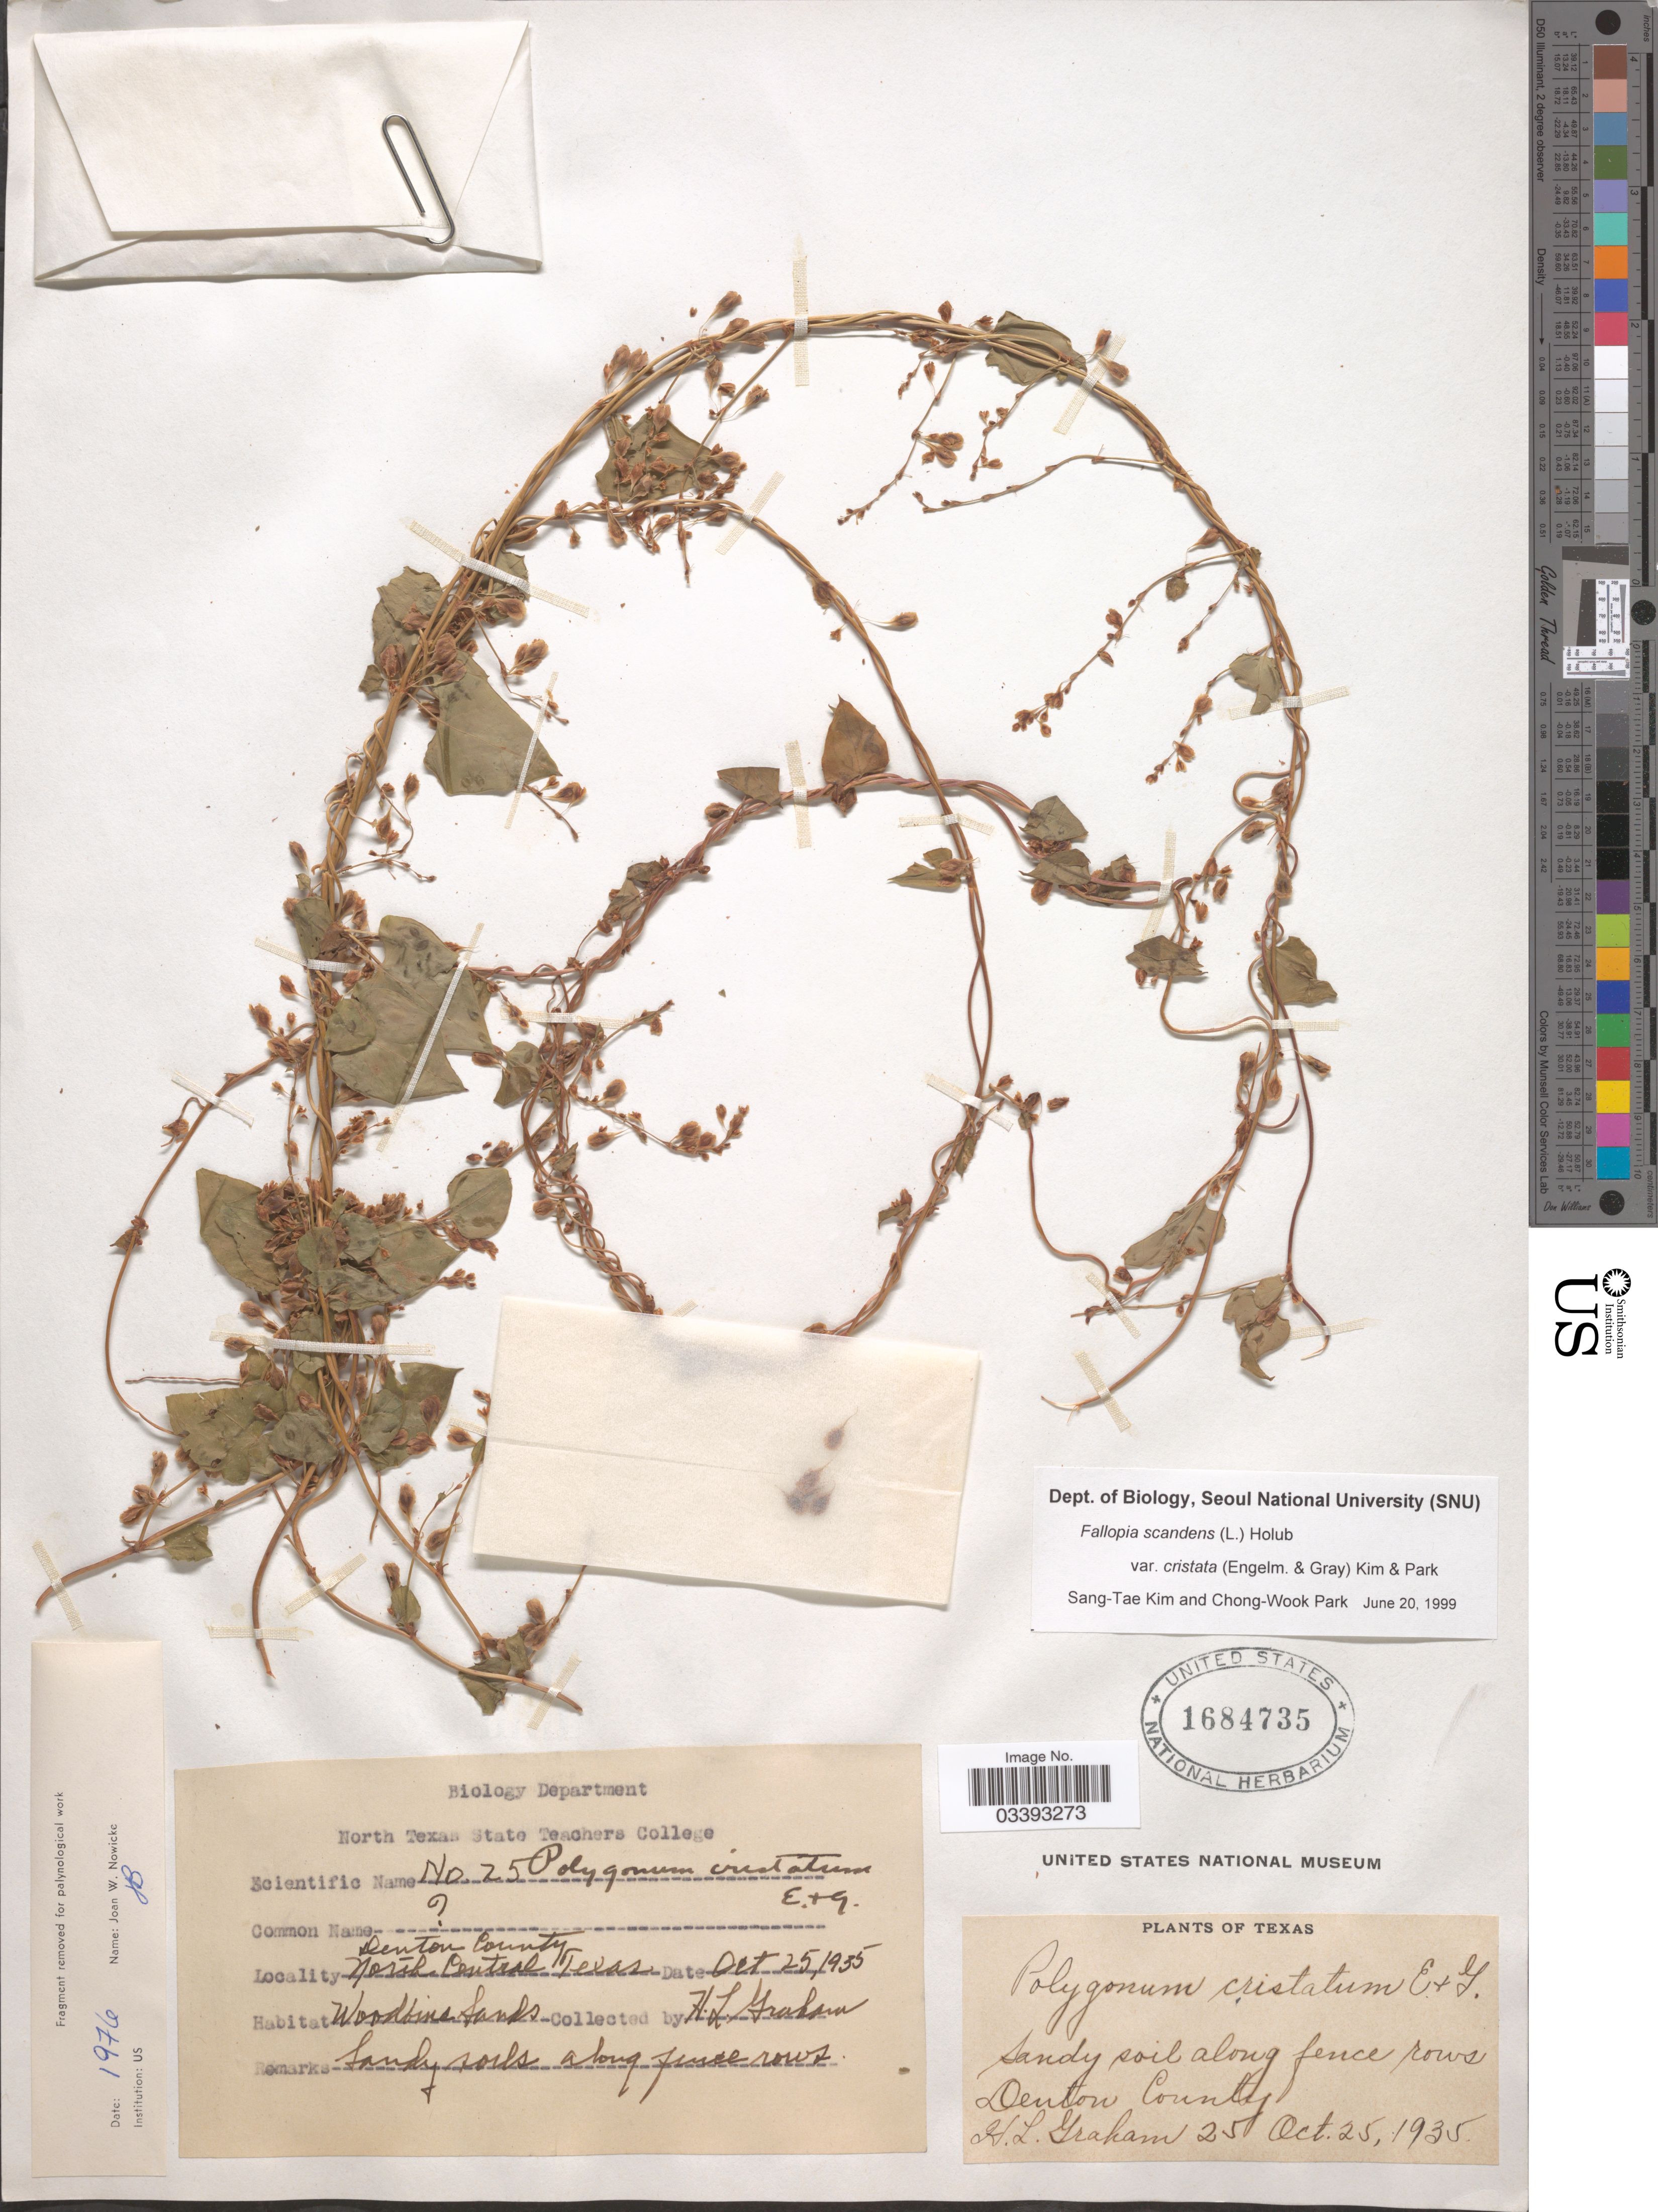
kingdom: Plantae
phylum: Tracheophyta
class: Magnoliopsida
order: Caryophyllales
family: Polygonaceae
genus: Fallopia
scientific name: Fallopia scandens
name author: (L.) Holub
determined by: Strong, Mark T., (BOT), Smithsonian Institution - National Museum of Natural History (UNITED STATES)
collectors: H. L. Graham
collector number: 25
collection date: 1935-10-25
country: United States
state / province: Texas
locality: Denton County. North Central.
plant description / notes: Fallopia cristata (Engelm. & A. Gray) Holub here treated as a heterotypic synonym.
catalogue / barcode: US 1684735